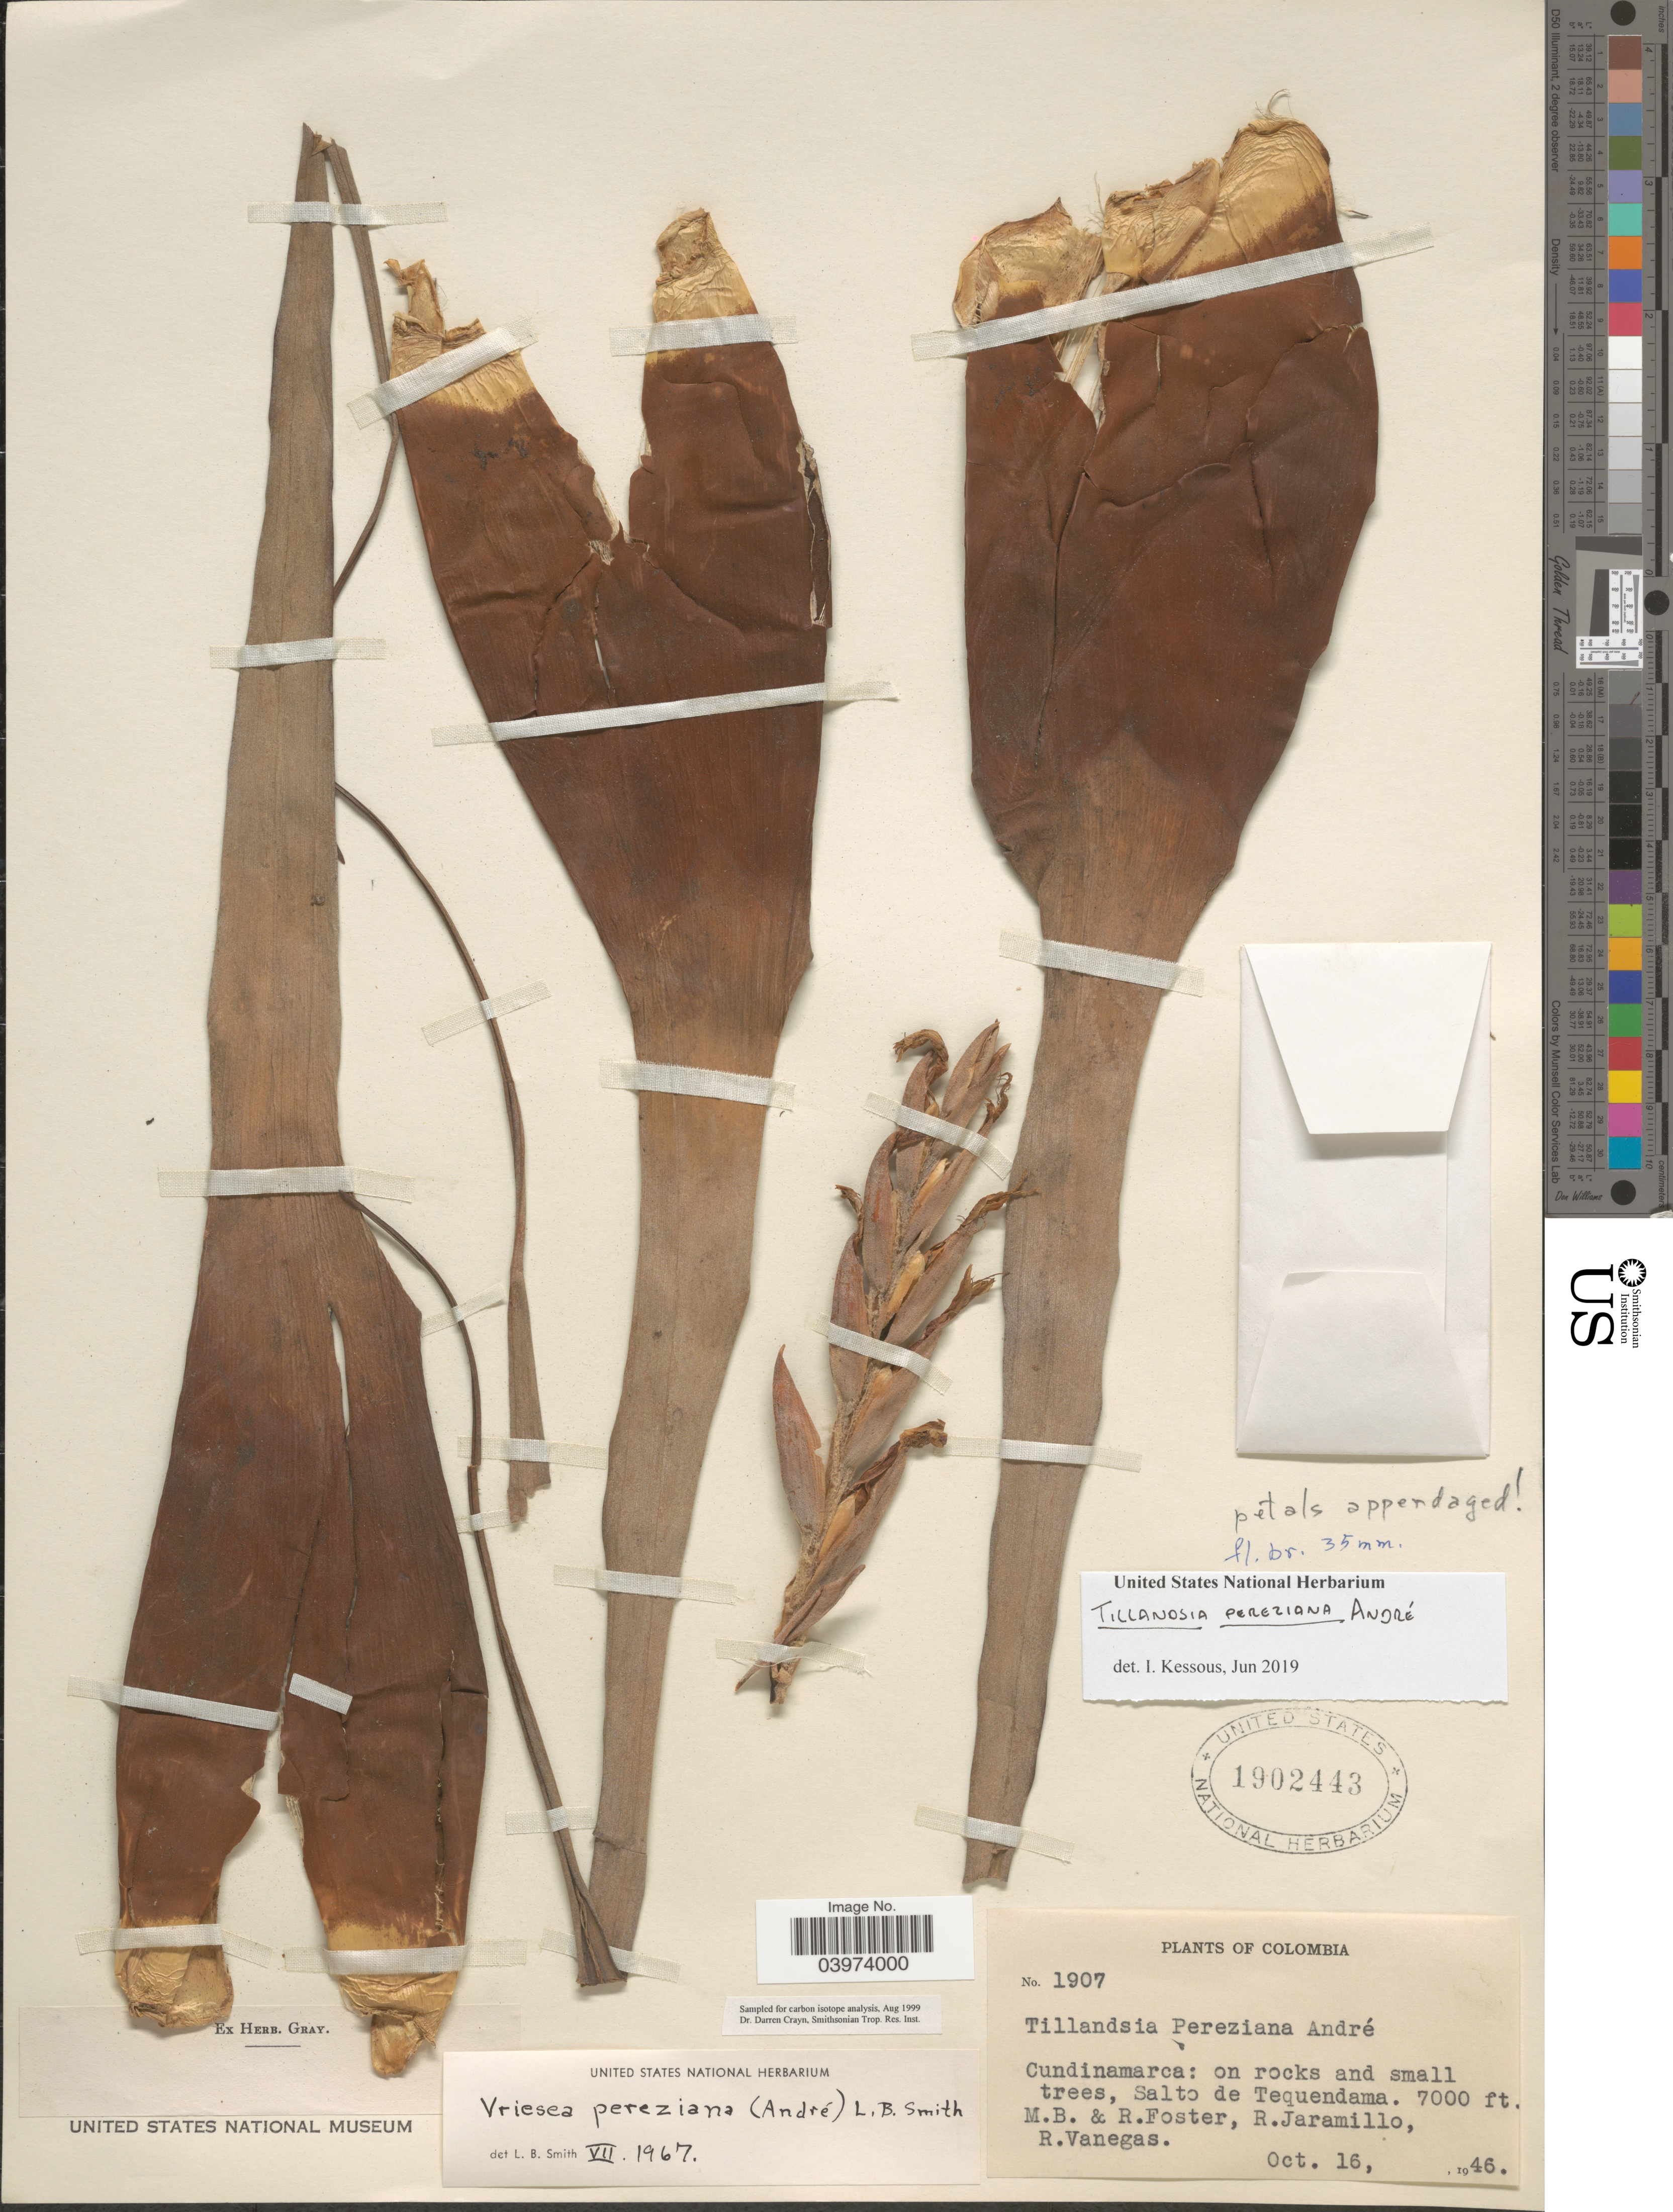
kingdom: Plantae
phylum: Tracheophyta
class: Liliopsida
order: Poales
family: Bromeliaceae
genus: Tillandsia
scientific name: Tillandsia pereziana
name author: André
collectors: M. B. Foster, R. Foster, R. Jaramillo & R. Vanegas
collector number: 1907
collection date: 1946-10-16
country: Colombia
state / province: Cundinamarca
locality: On rocks and small trees, Salto de Tequendama.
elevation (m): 2134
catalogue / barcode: US 1902443